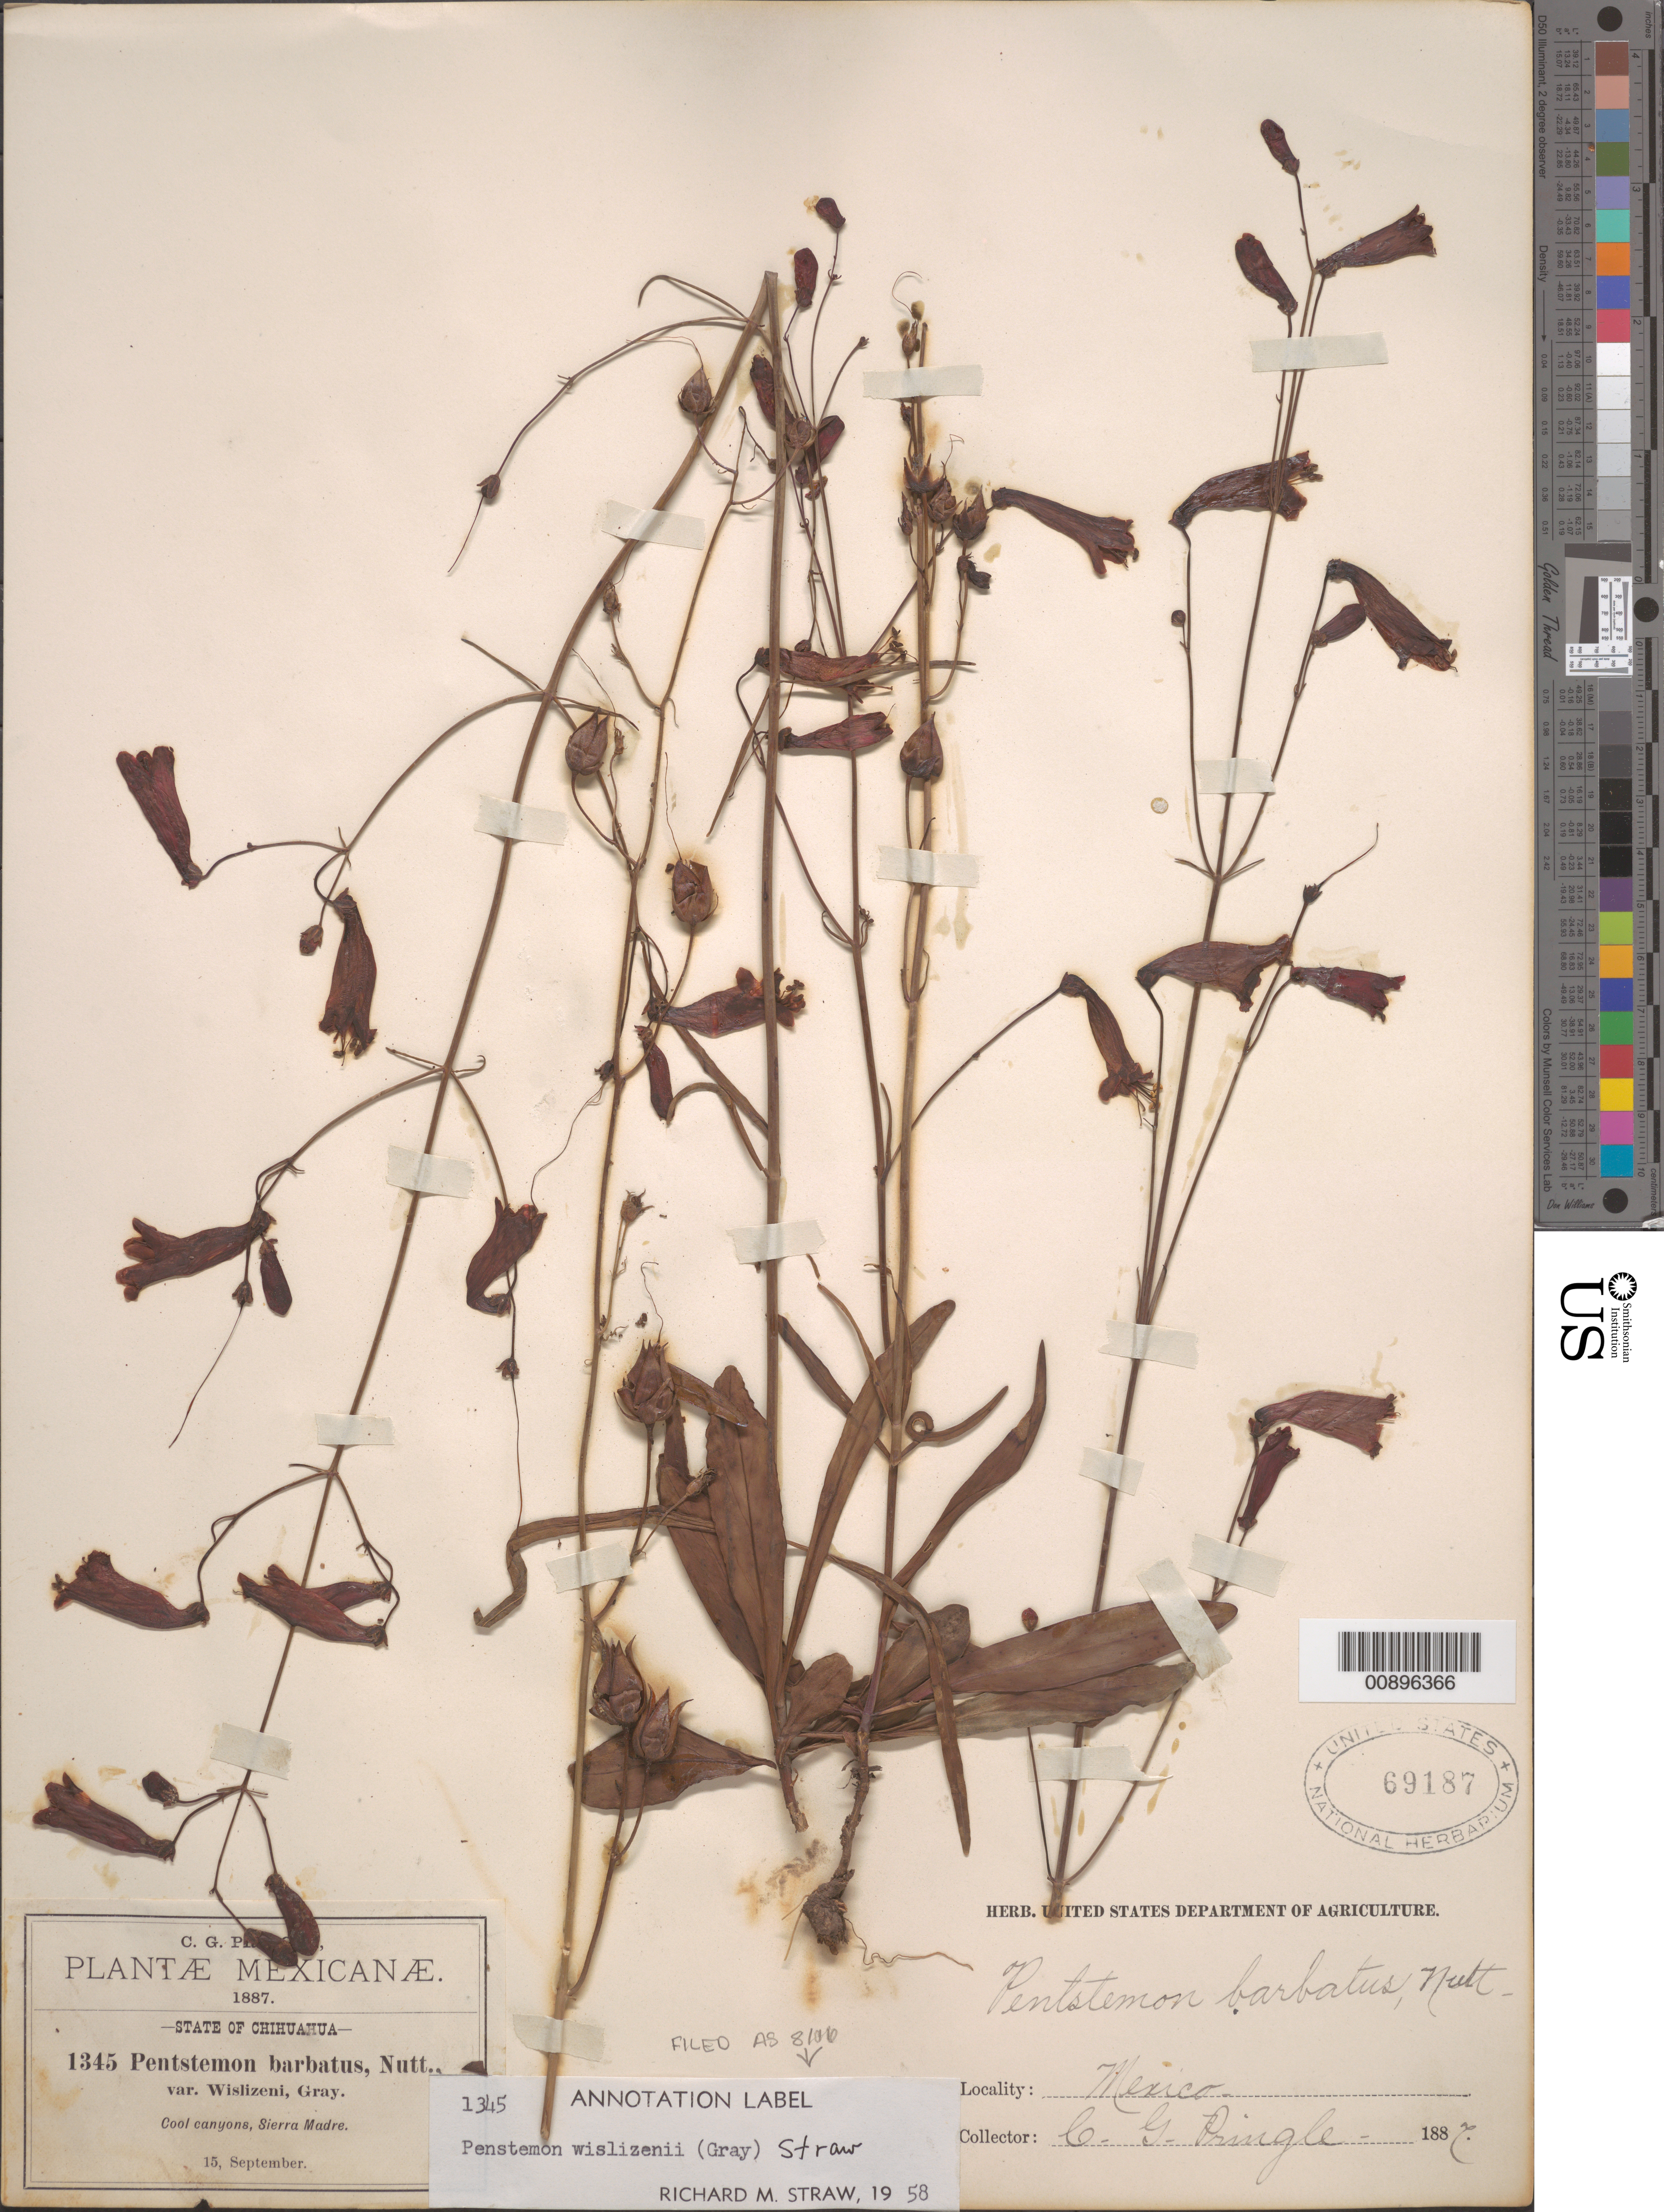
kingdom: Plantae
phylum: Tracheophyta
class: Magnoliopsida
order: Lamiales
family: Plantaginaceae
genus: Penstemon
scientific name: Penstemon wislizenii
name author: (A. Gray) Straw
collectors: C. G. Pringle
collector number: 1345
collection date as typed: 15 Sep 1887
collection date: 1887-09-15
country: Mexico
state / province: Chihuahua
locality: Sierra Madre, Chihuahua.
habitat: Cool canyons.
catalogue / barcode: US 69187